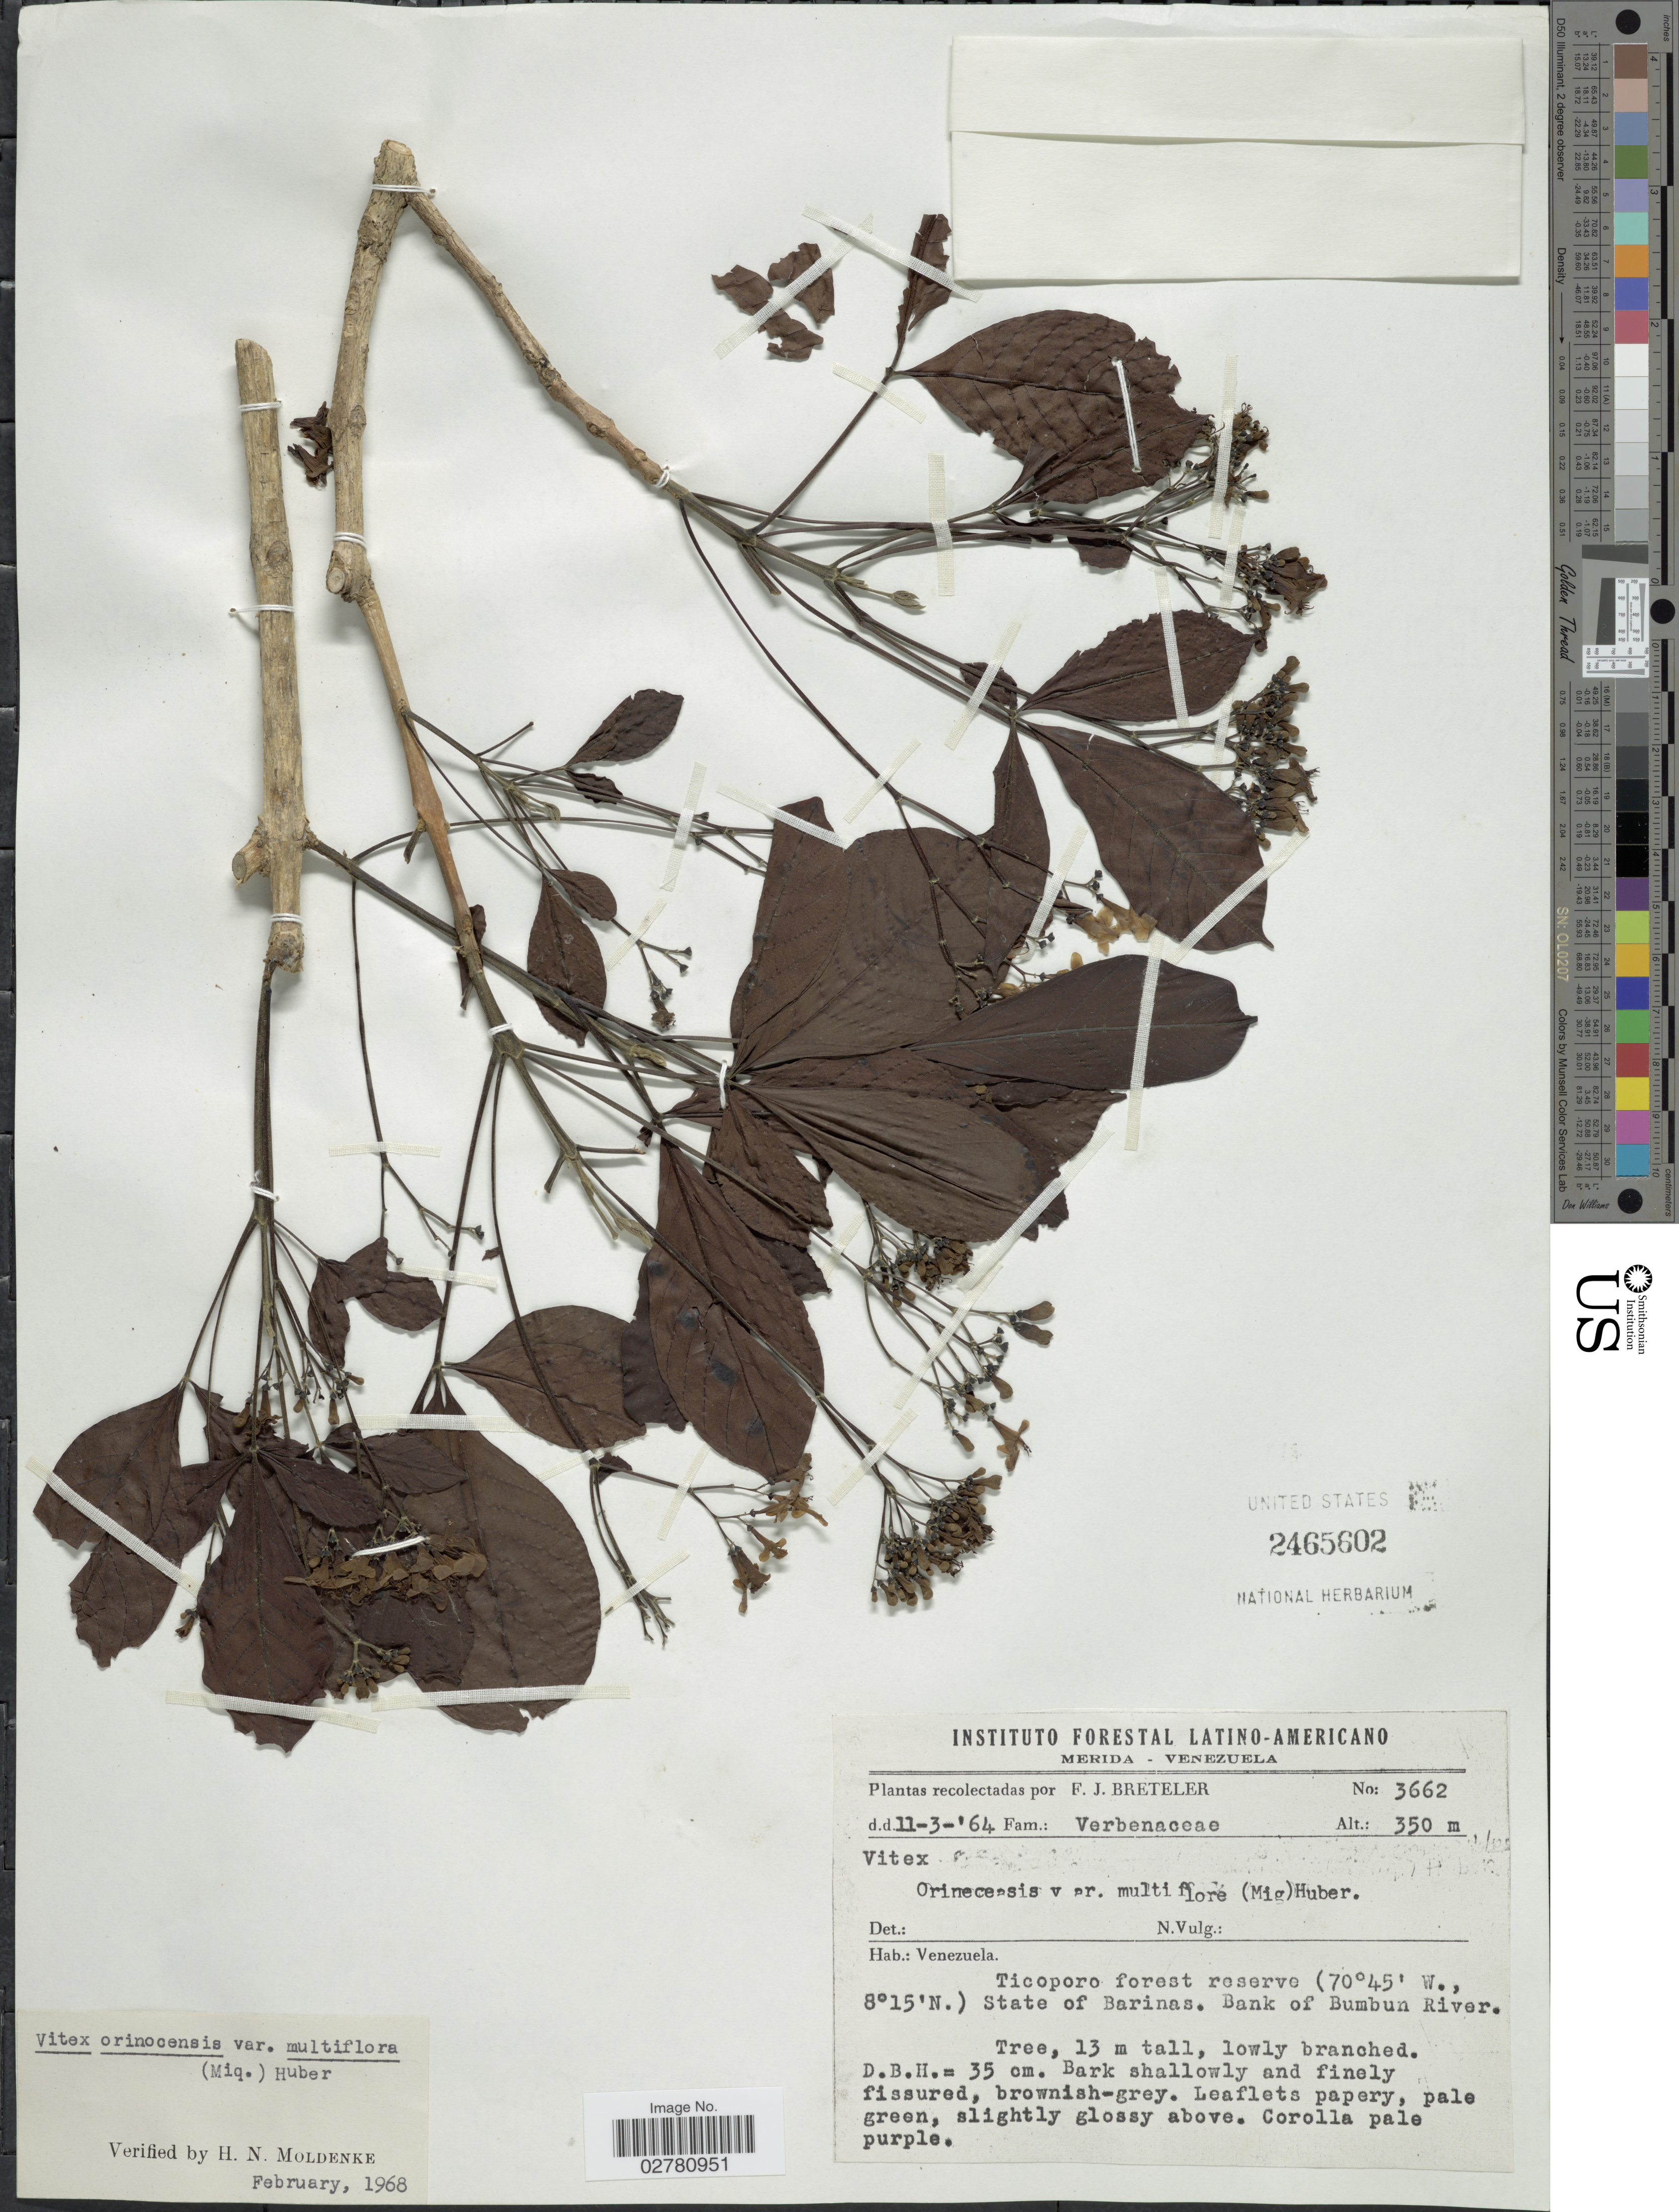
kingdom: Plantae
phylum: Tracheophyta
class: Magnoliopsida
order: Lamiales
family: Lamiaceae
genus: Vitex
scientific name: Vitex orinocensis var. multiflora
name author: (Miq.) Huber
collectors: F. J. Breteler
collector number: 3662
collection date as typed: Transcribed d/m/y: 11/3/64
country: Venezuela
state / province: Barinas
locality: Ticoporo forest reserve. Bank of Bumbun River.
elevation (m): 350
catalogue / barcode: US 2465602